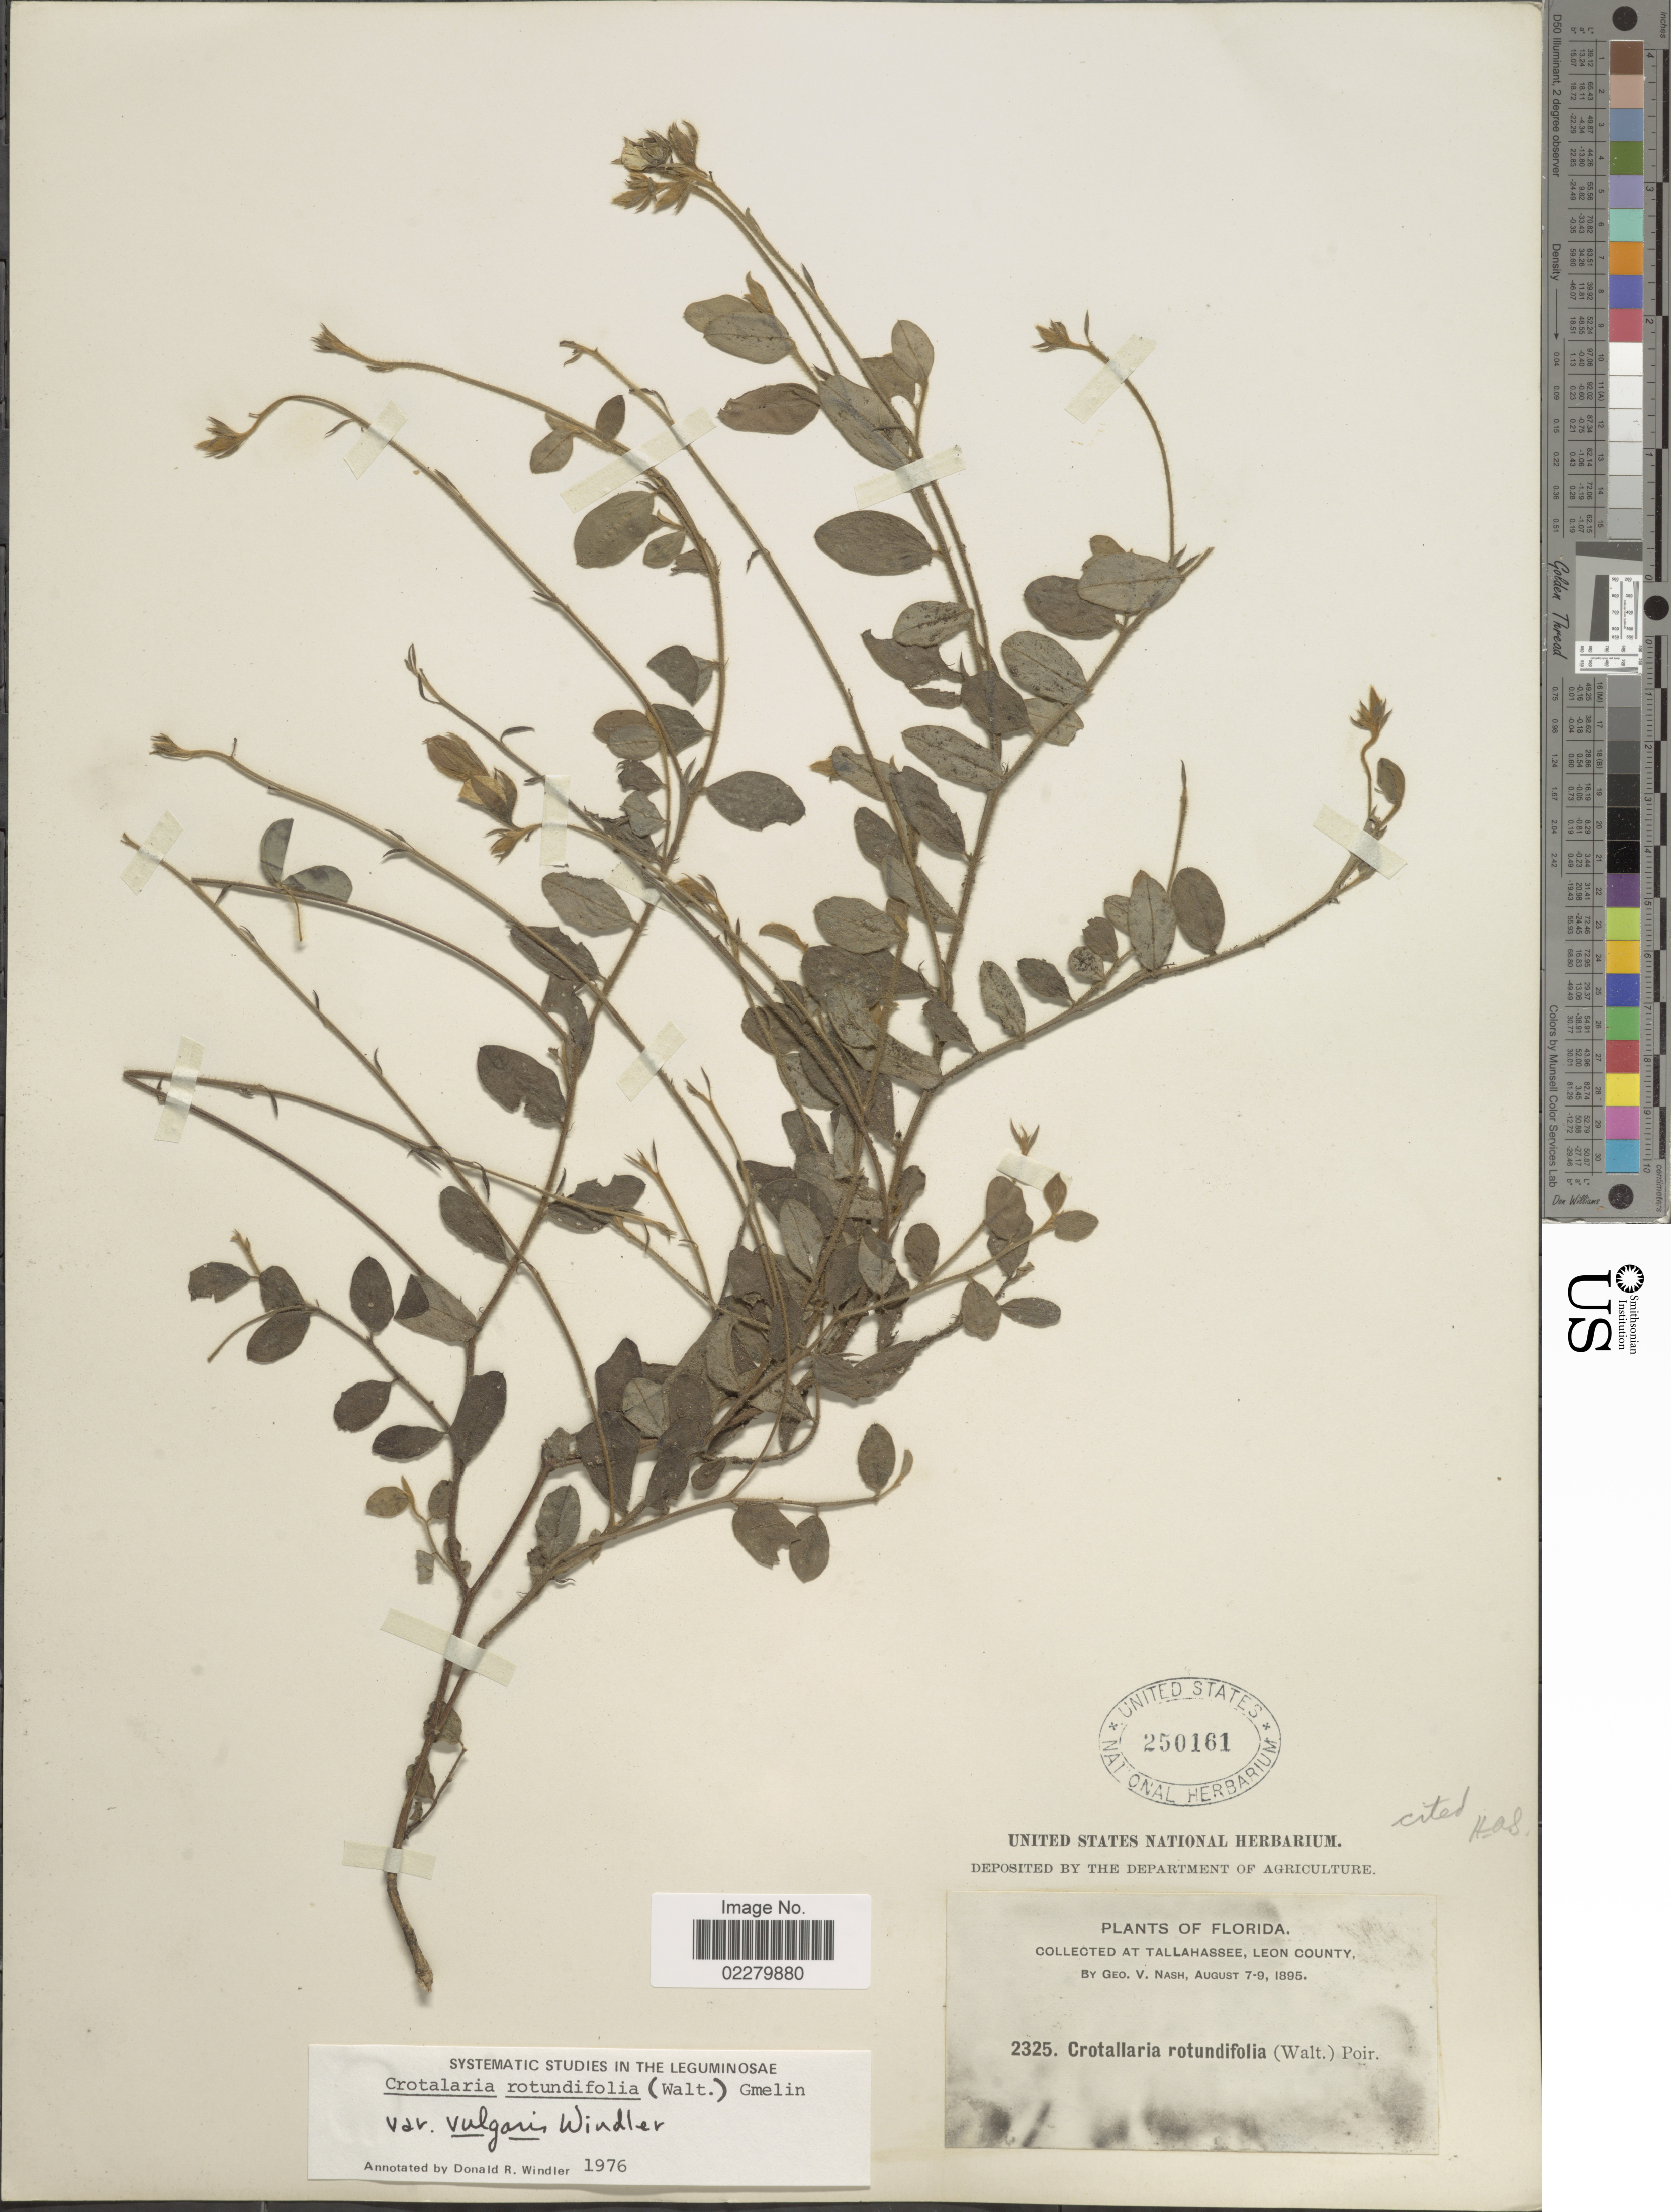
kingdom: Plantae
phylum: Tracheophyta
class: Magnoliopsida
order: Fabales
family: Fabaceae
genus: Crotalaria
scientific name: Crotalaria rotundifolia var. vulgaris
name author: Windler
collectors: G. V. Nash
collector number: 2325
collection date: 1895-08-07/1895-08-09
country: United States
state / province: Florida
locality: At Tallahassee, Leon County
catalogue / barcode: US 250161